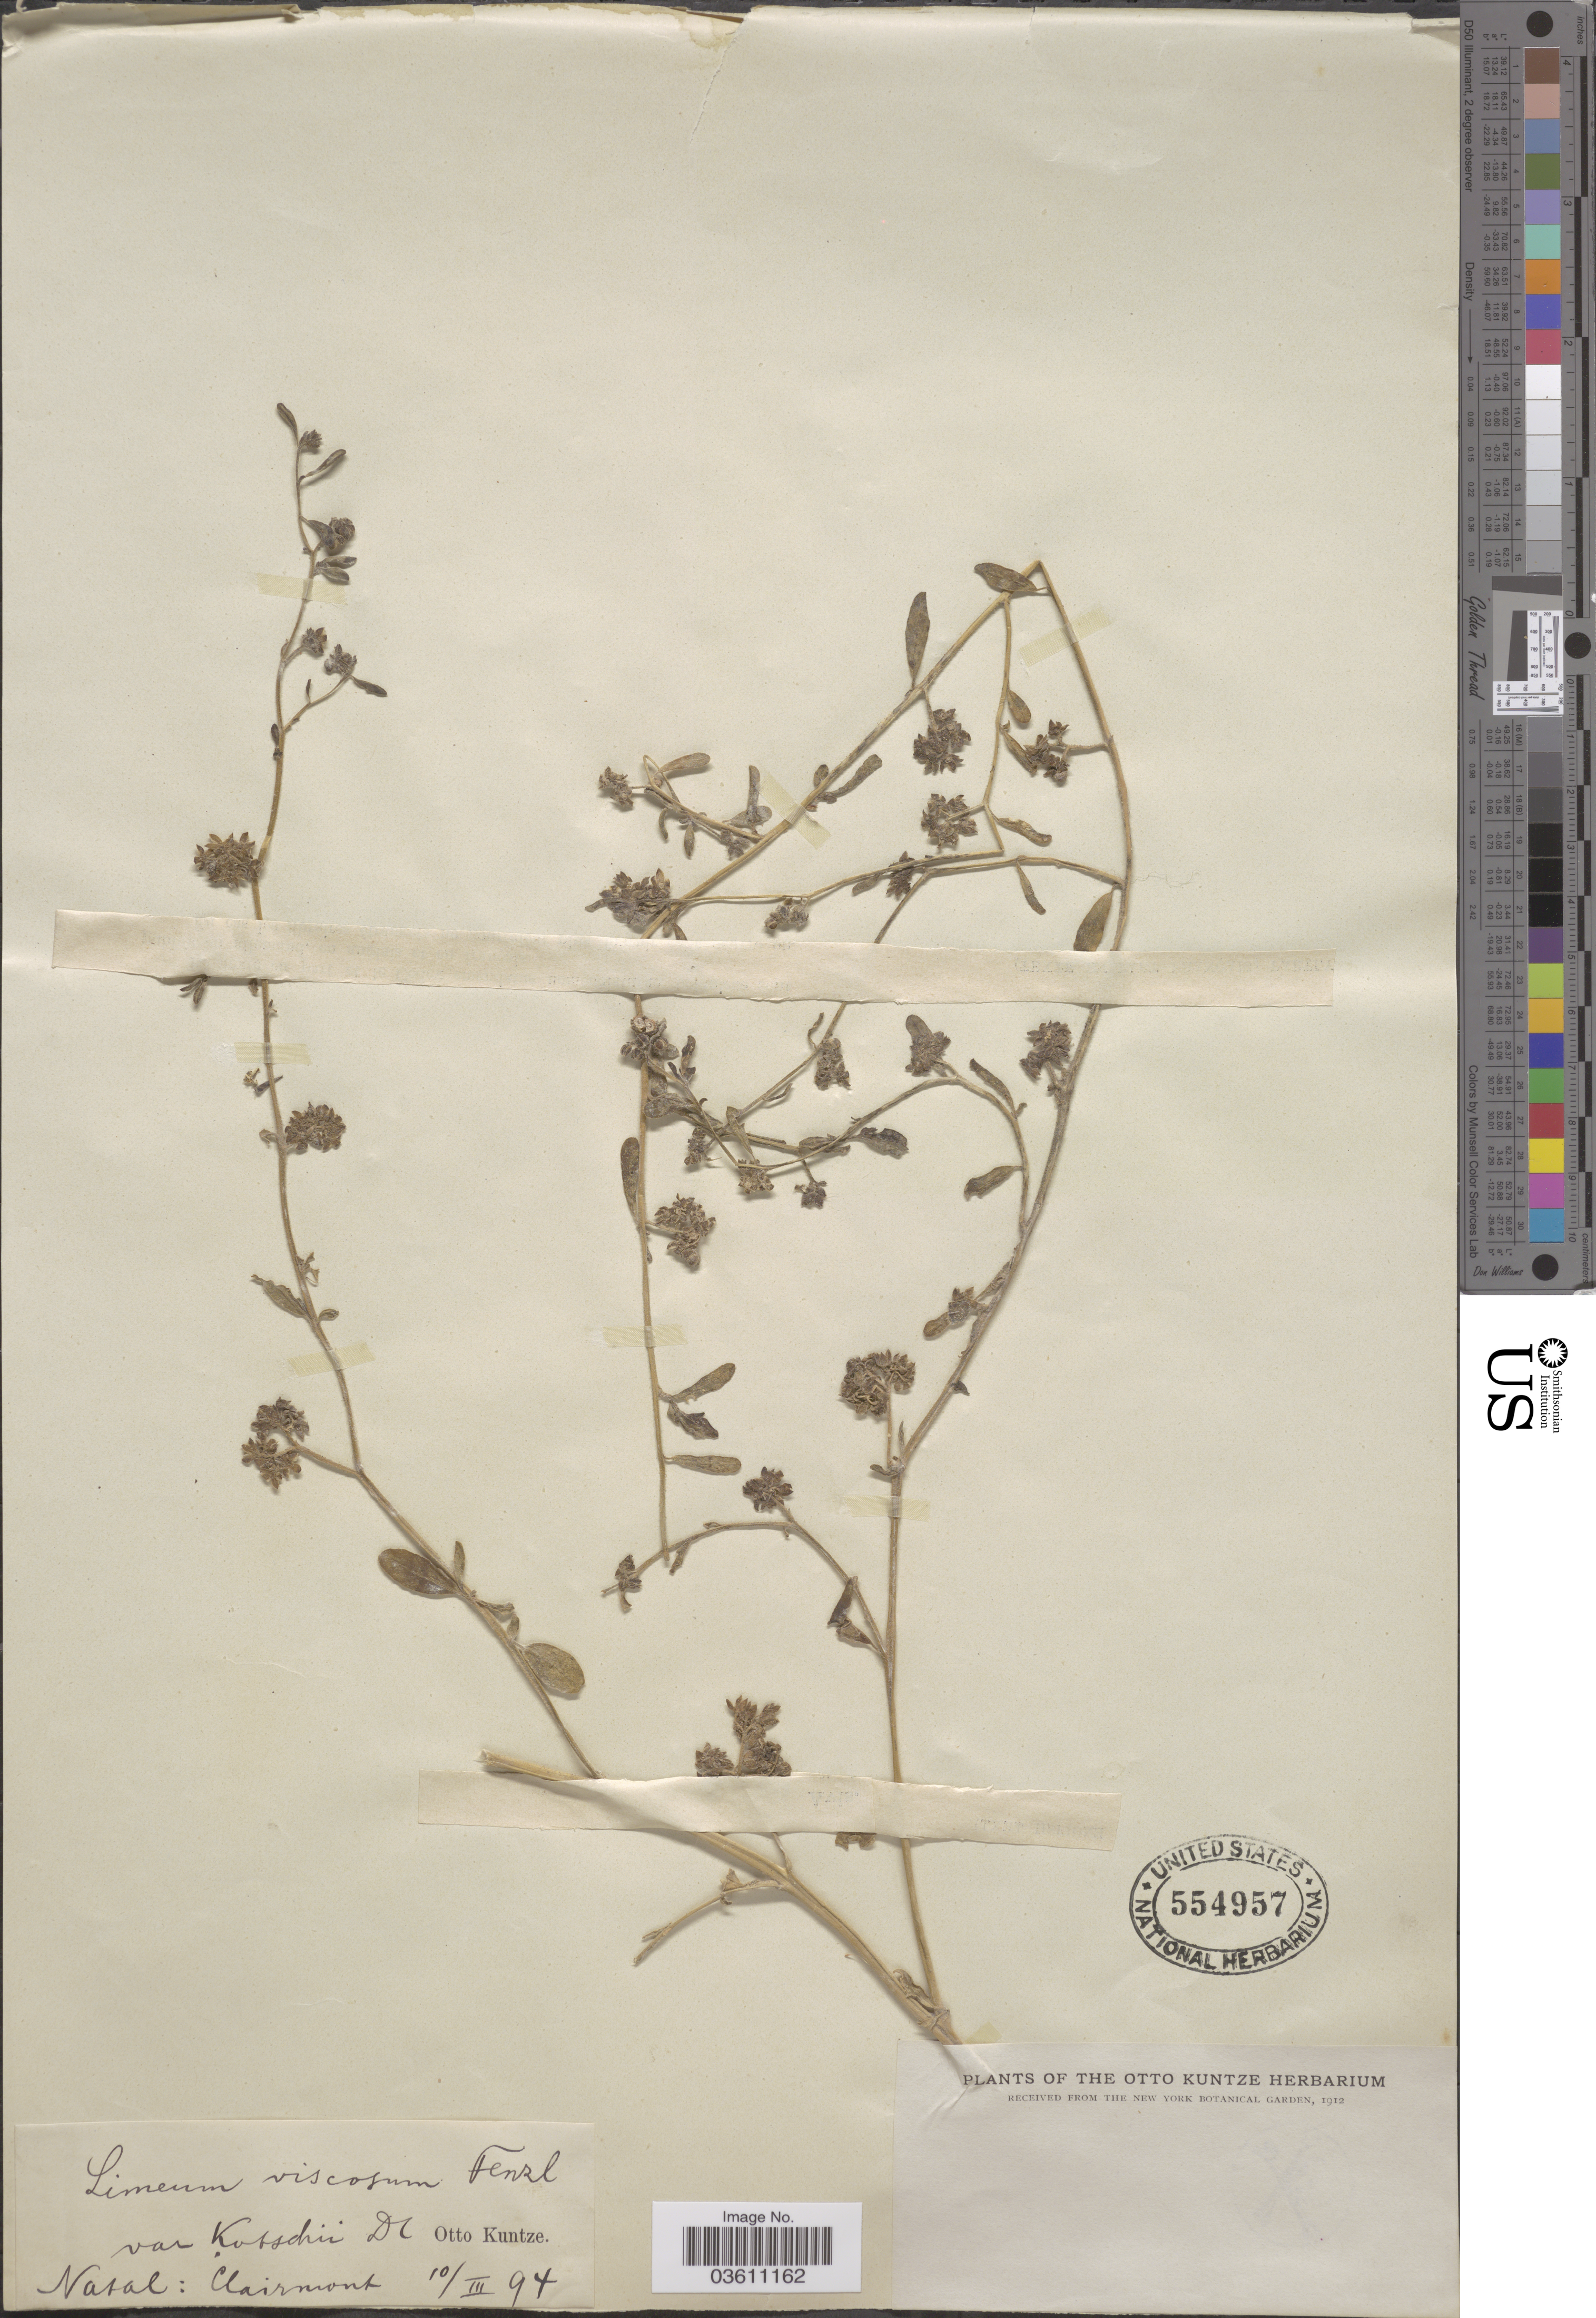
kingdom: Plantae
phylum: Tracheophyta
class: Magnoliopsida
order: Caryophyllales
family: Limeaceae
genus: Limeum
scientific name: Limeum viscosum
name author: Fenzl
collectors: C.E.O. Kuntze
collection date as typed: Transcribed d/m/y: 10/3/94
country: South Africa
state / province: KwaZulu-Natal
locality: Natal: Clairmont.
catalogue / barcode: US 554957